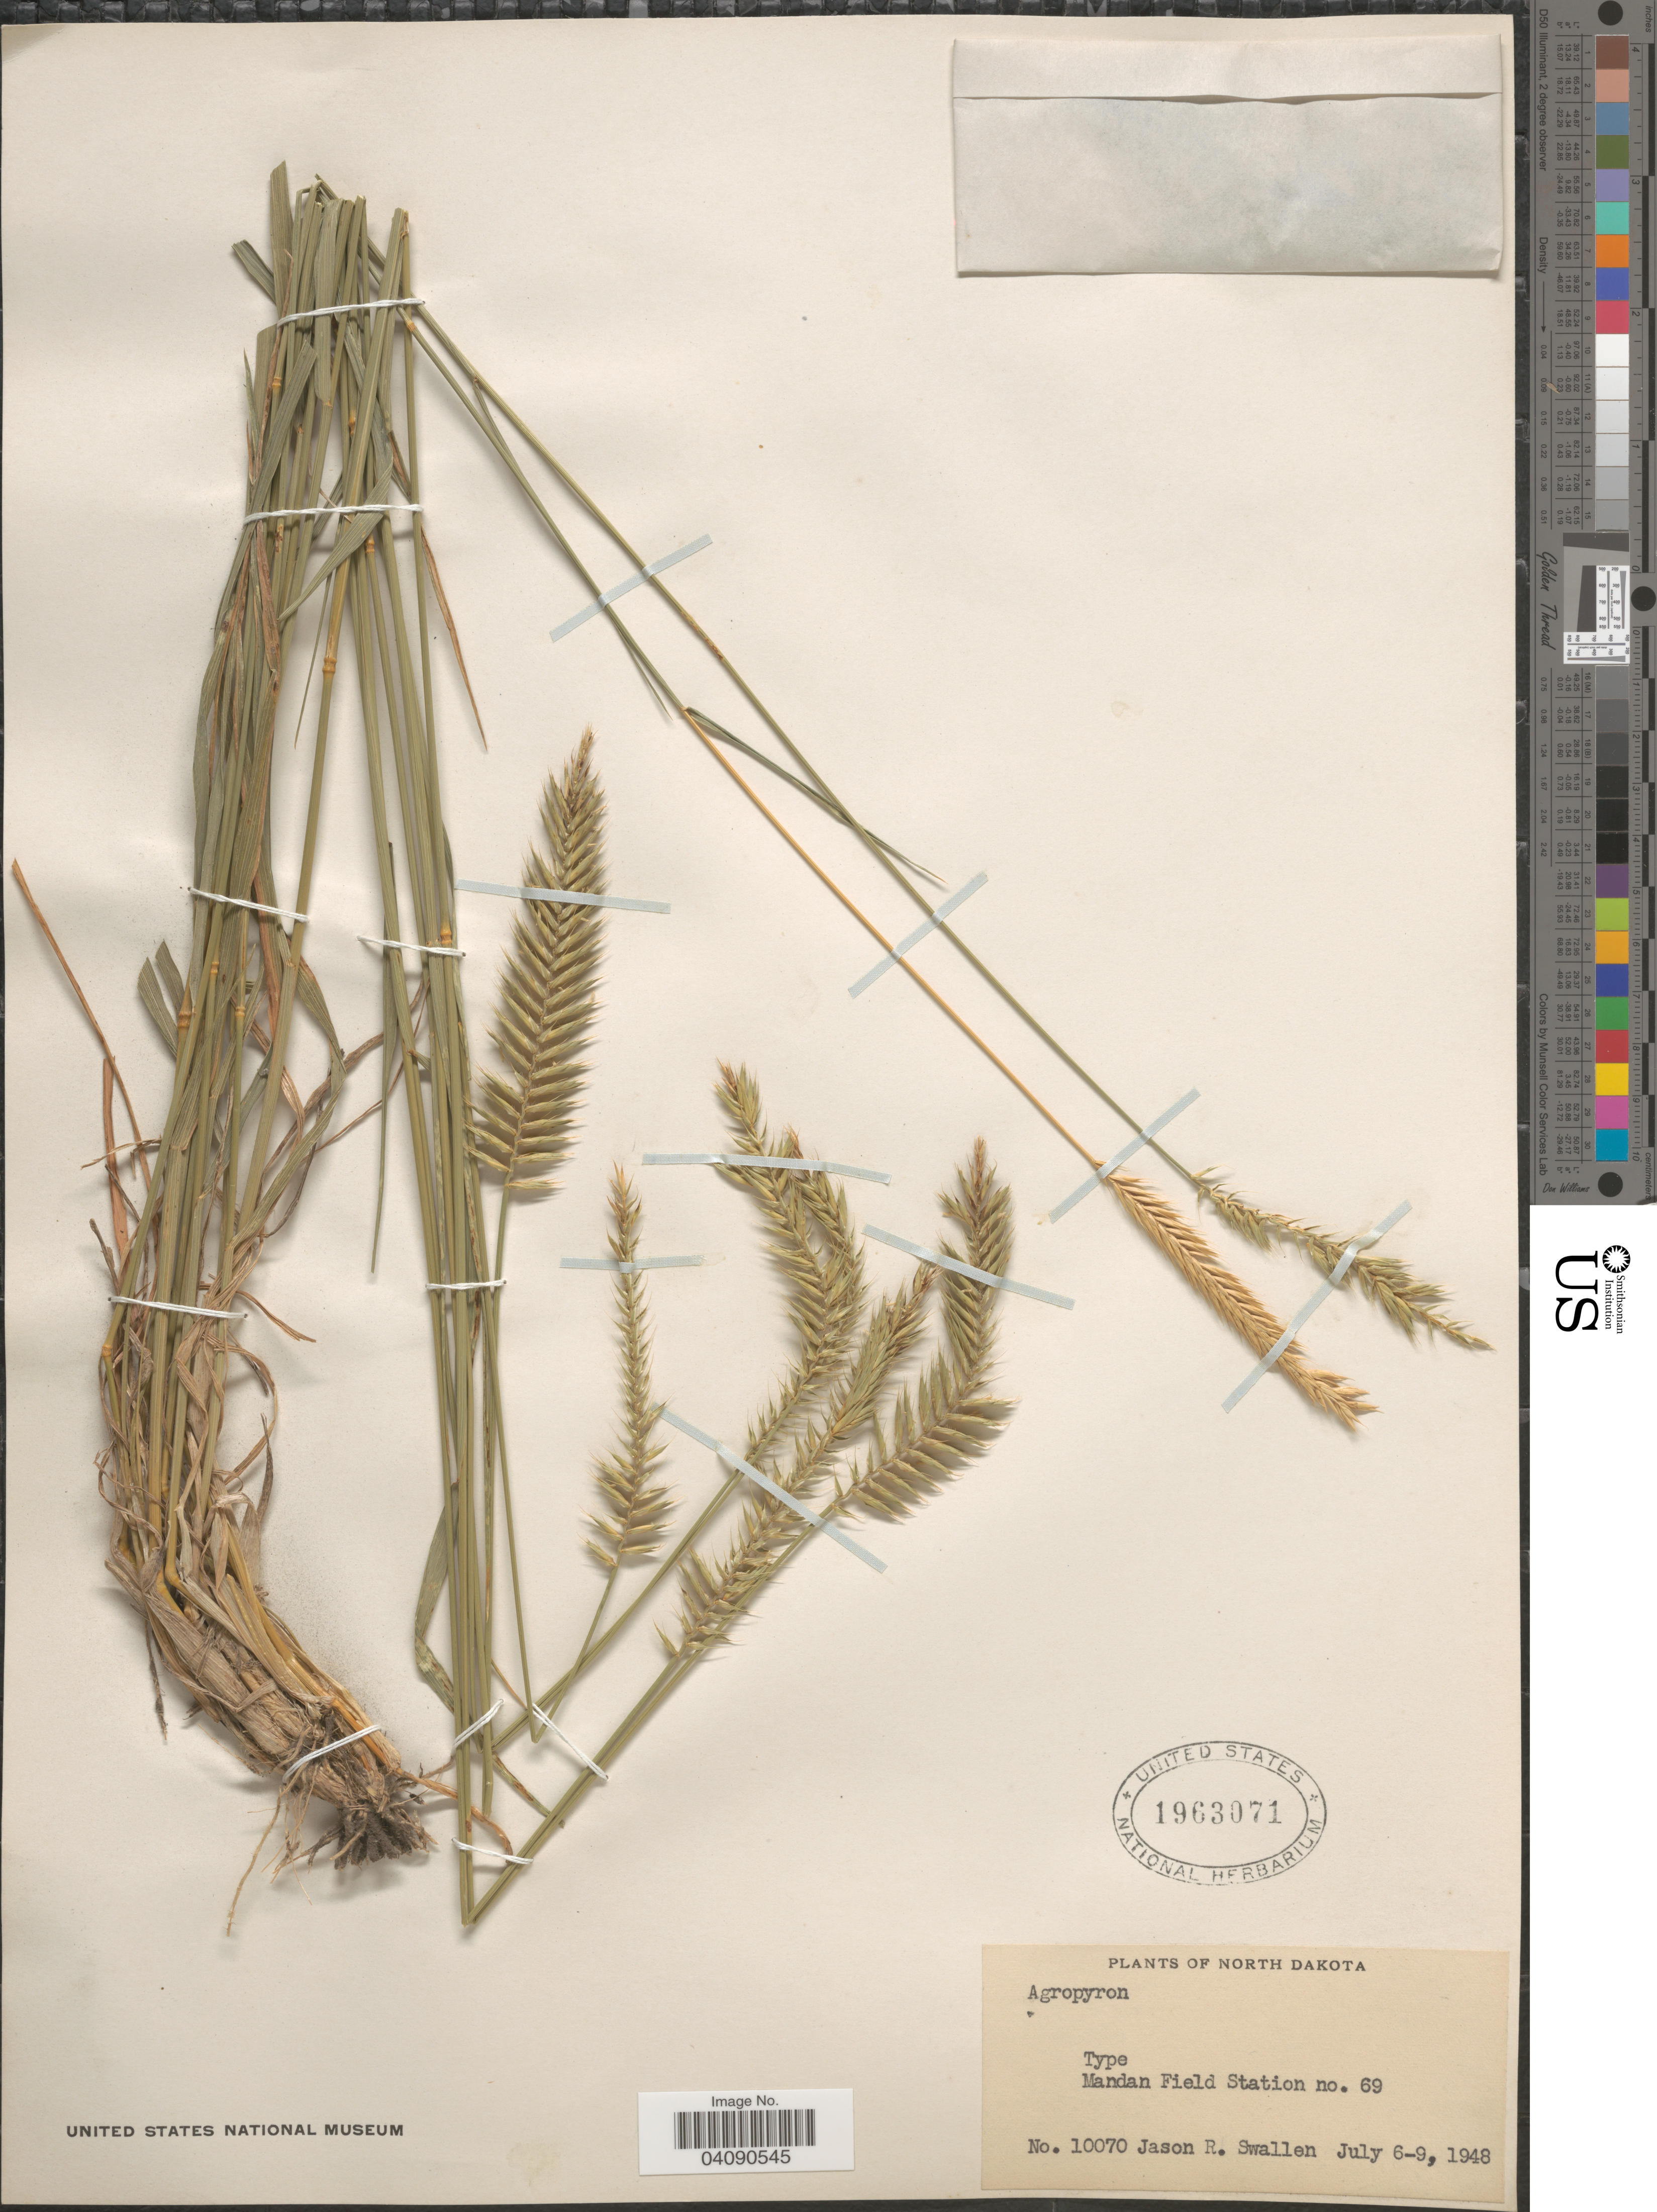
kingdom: Plantae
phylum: Tracheophyta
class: Liliopsida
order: Poales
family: Poaceae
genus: Agropyron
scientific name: Agropyron sp.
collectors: J. R. Swallen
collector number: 10070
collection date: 1948-07-06/1948-07-09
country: United States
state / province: North Dakota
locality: Mandan Field Station no. 69.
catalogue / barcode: US 1963071